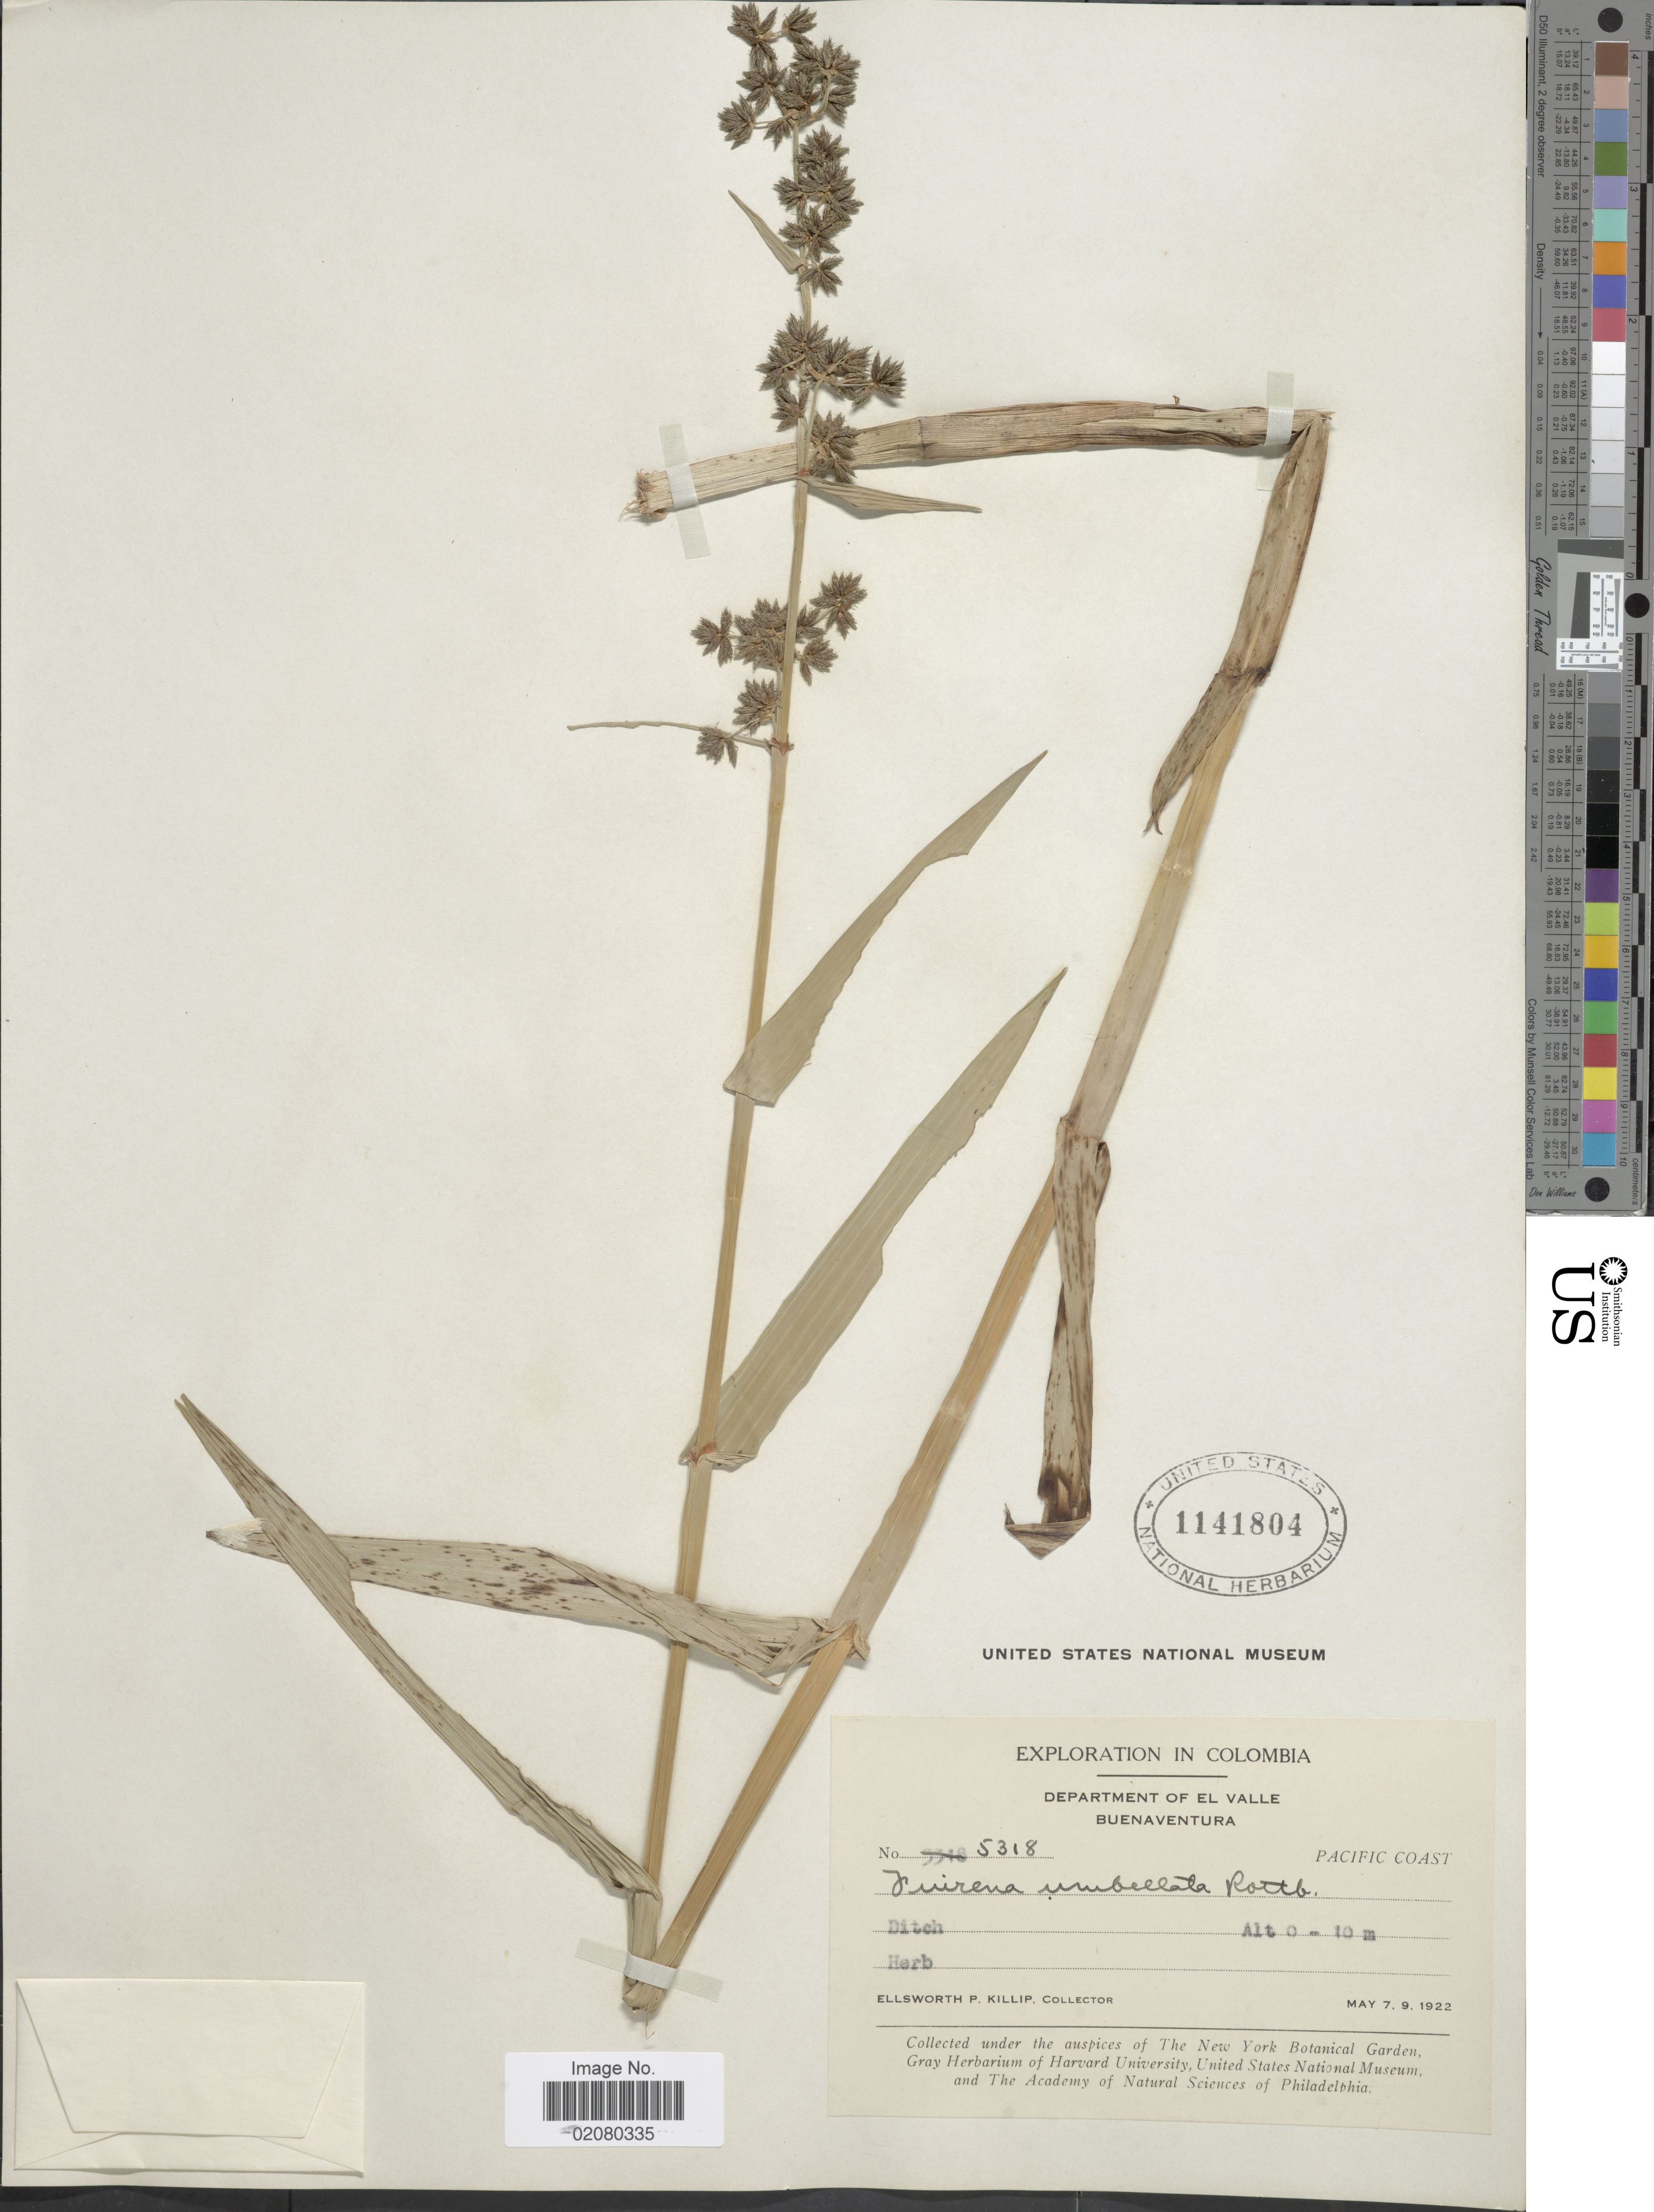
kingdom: Plantae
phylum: Tracheophyta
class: Liliopsida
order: Poales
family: Cyperaceae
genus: Fuirena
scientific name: Fuirena umbellata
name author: Rottb.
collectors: E. P. Killip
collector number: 5318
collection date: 1922-05-07/1922-05-09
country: Colombia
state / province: Valle del Cauca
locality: Department of El Valle. Buenaventura. Pacific Coast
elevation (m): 0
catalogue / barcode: US 1141804